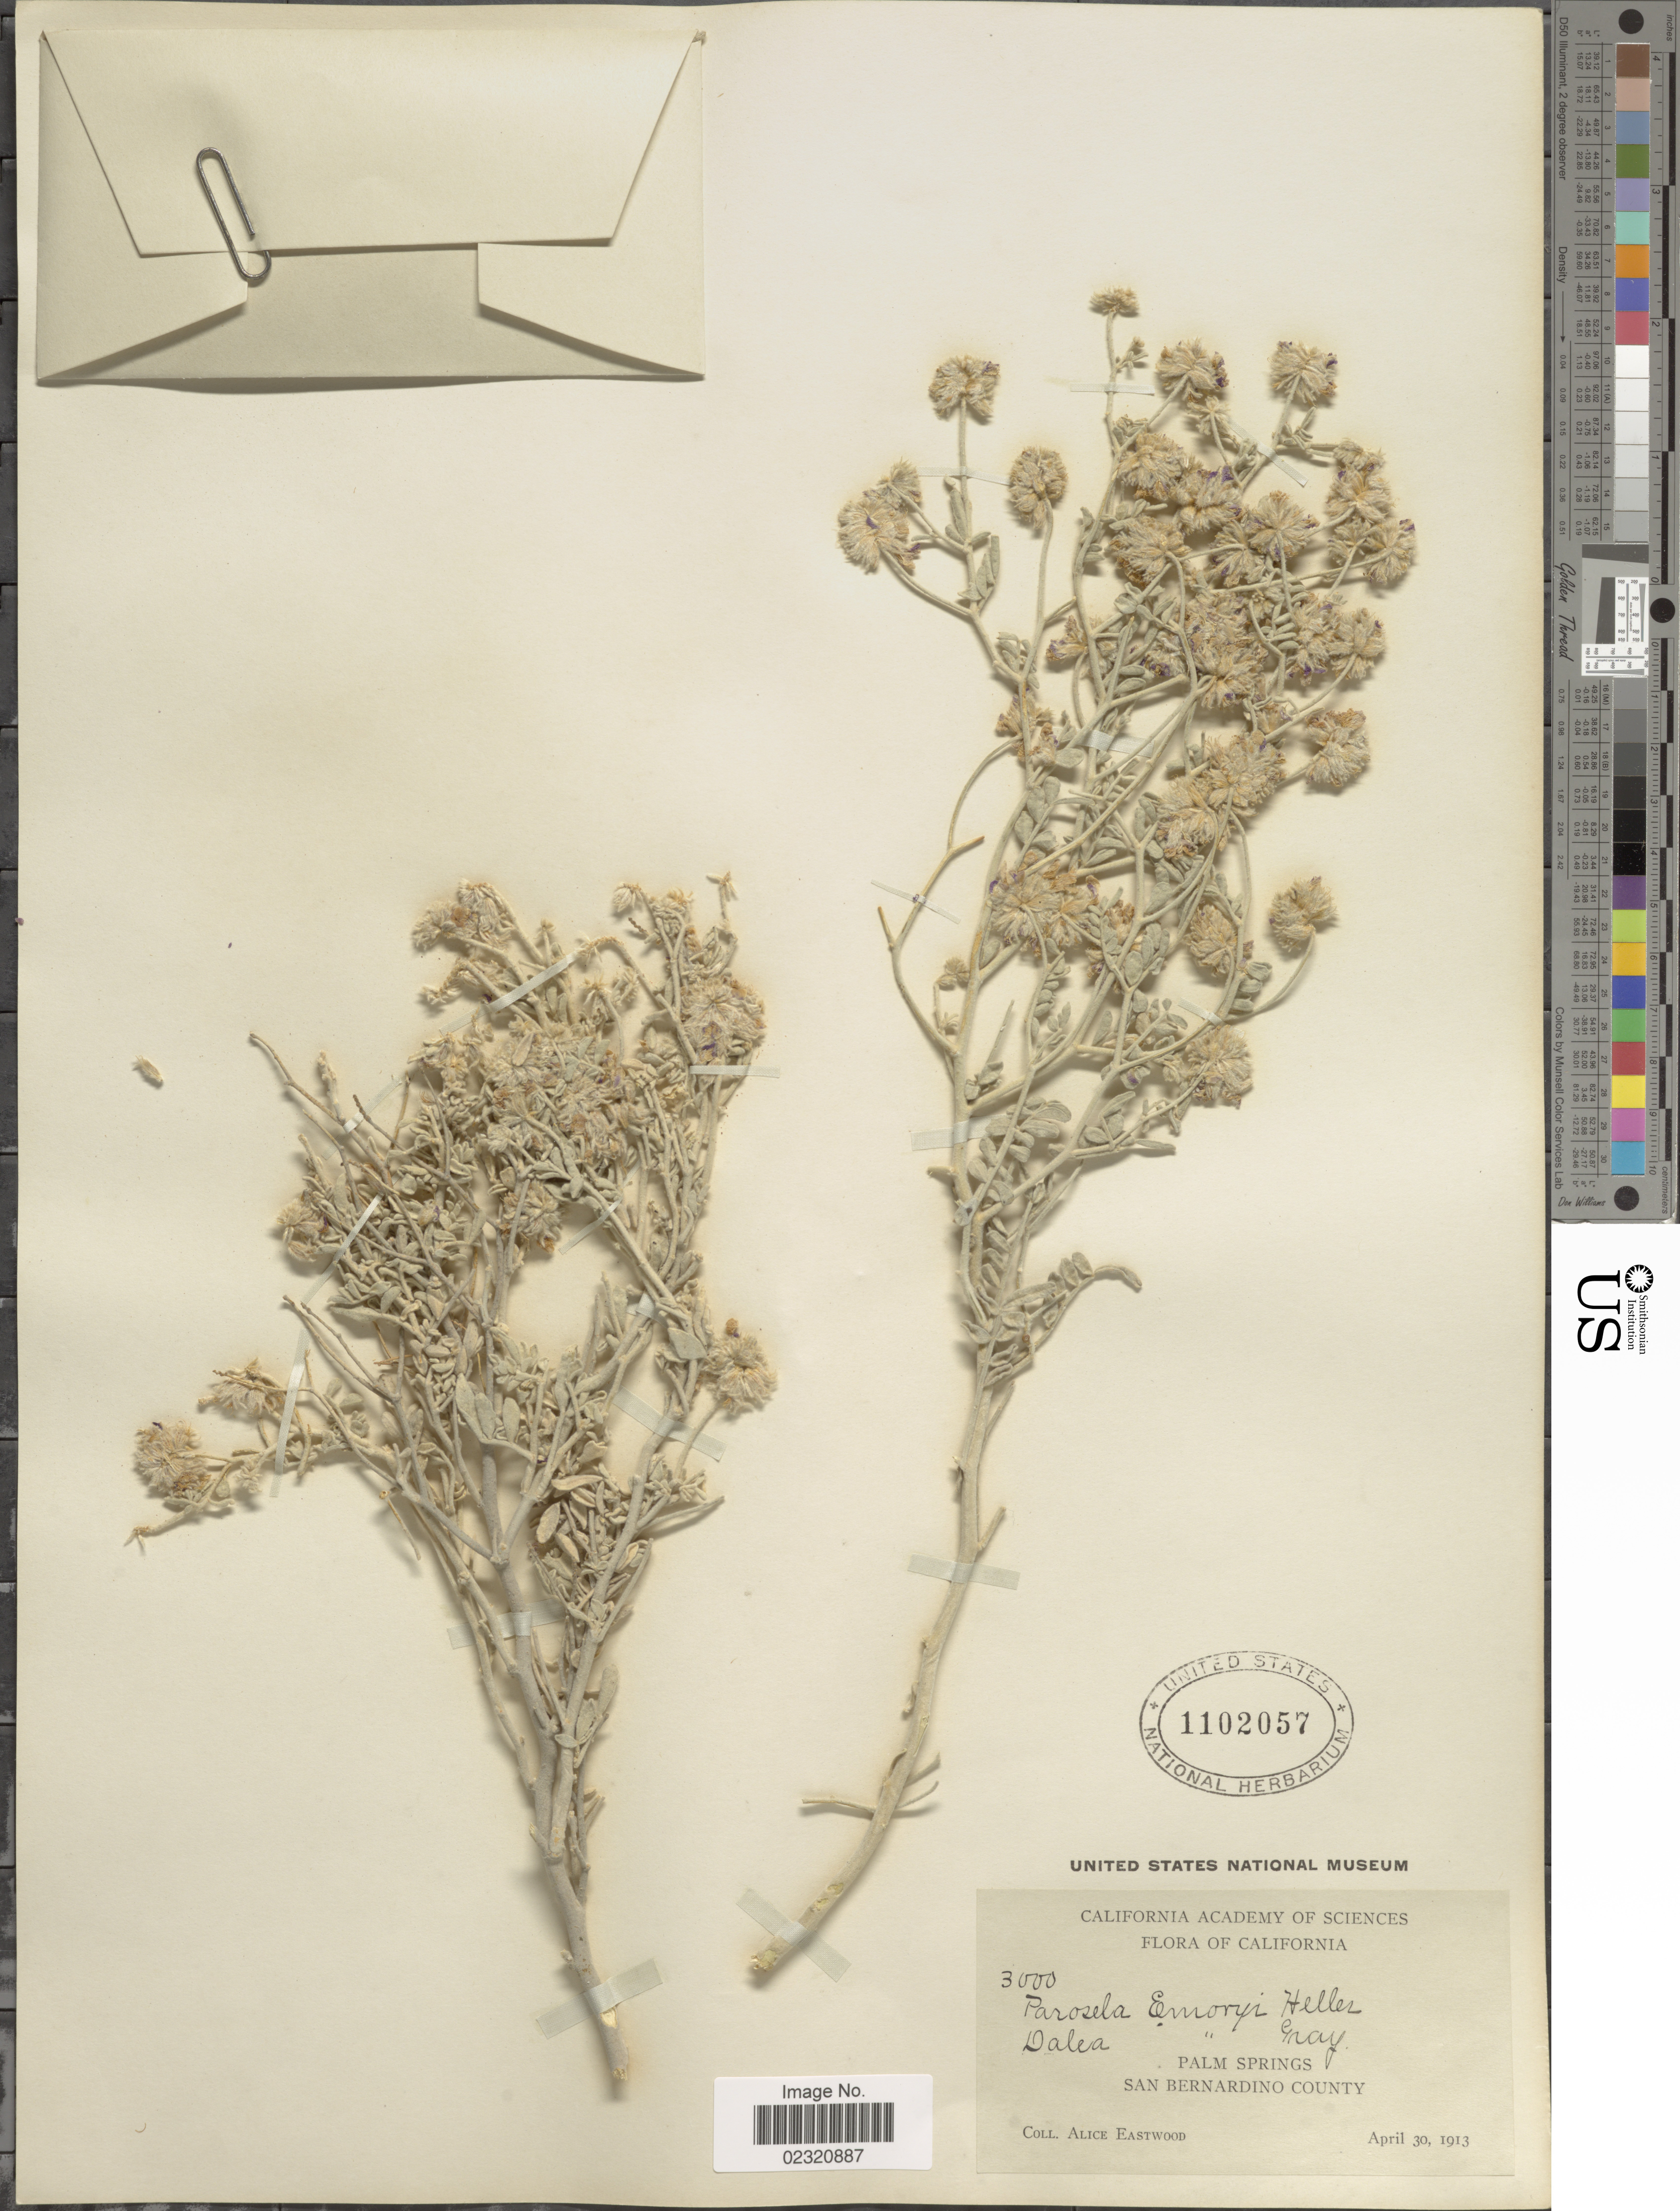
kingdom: Plantae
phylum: Tracheophyta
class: Magnoliopsida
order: Fabales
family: Fabaceae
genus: Psorothamnus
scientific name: Psorothamnus emoryi var. emoryi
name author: (A. Gray) Rydb.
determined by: Strong, M. T., (US), Smithsonian Institution - National Museum of Natural History (UNITED STATES)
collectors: A. Eastwood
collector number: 3000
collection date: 1913-04-30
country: United States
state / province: California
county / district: San Bernardino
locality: Palm Springs, San Bernardino County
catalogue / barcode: US 1102057